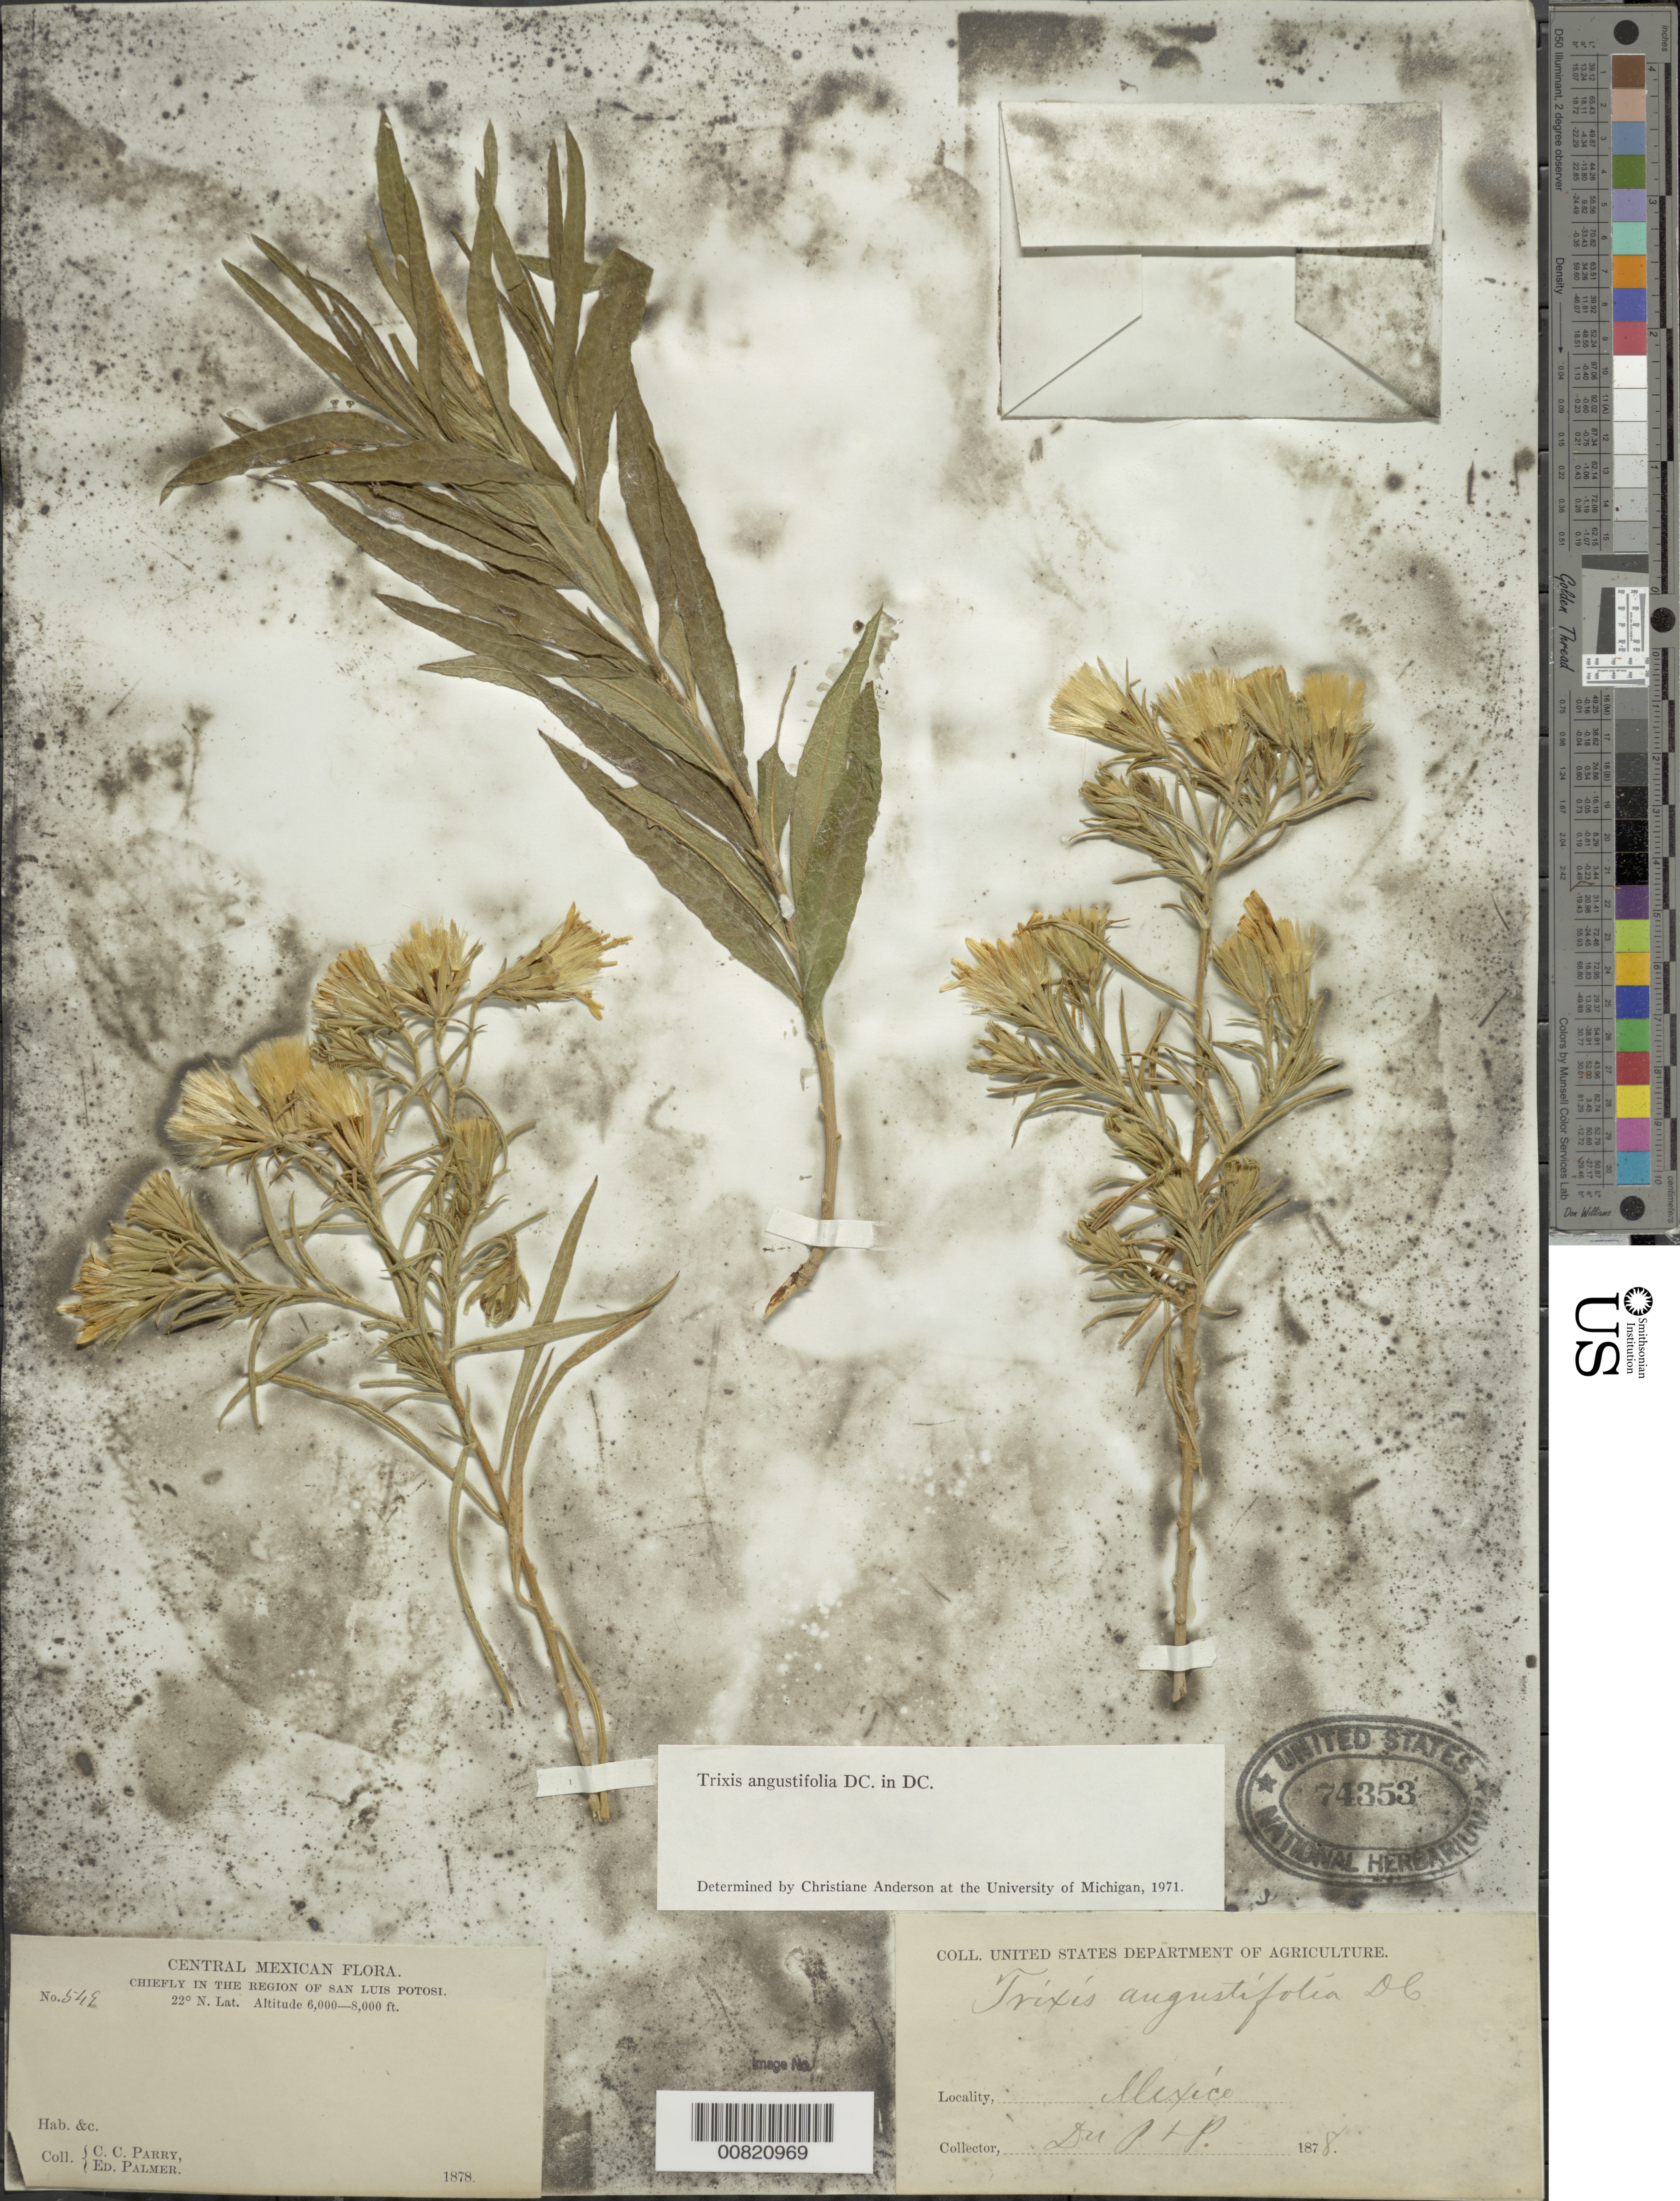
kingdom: Plantae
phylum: Tracheophyta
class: Magnoliopsida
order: Asterales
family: Asteraceae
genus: Trixis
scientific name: Trixis angustifolia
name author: DC.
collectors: C. C. Parry & E. Palmer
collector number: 549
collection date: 1878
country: Mexico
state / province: San Luis Potosí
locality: Central Mexican, Chiefly in the region of San Luis Potosi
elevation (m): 1829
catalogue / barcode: US 74353